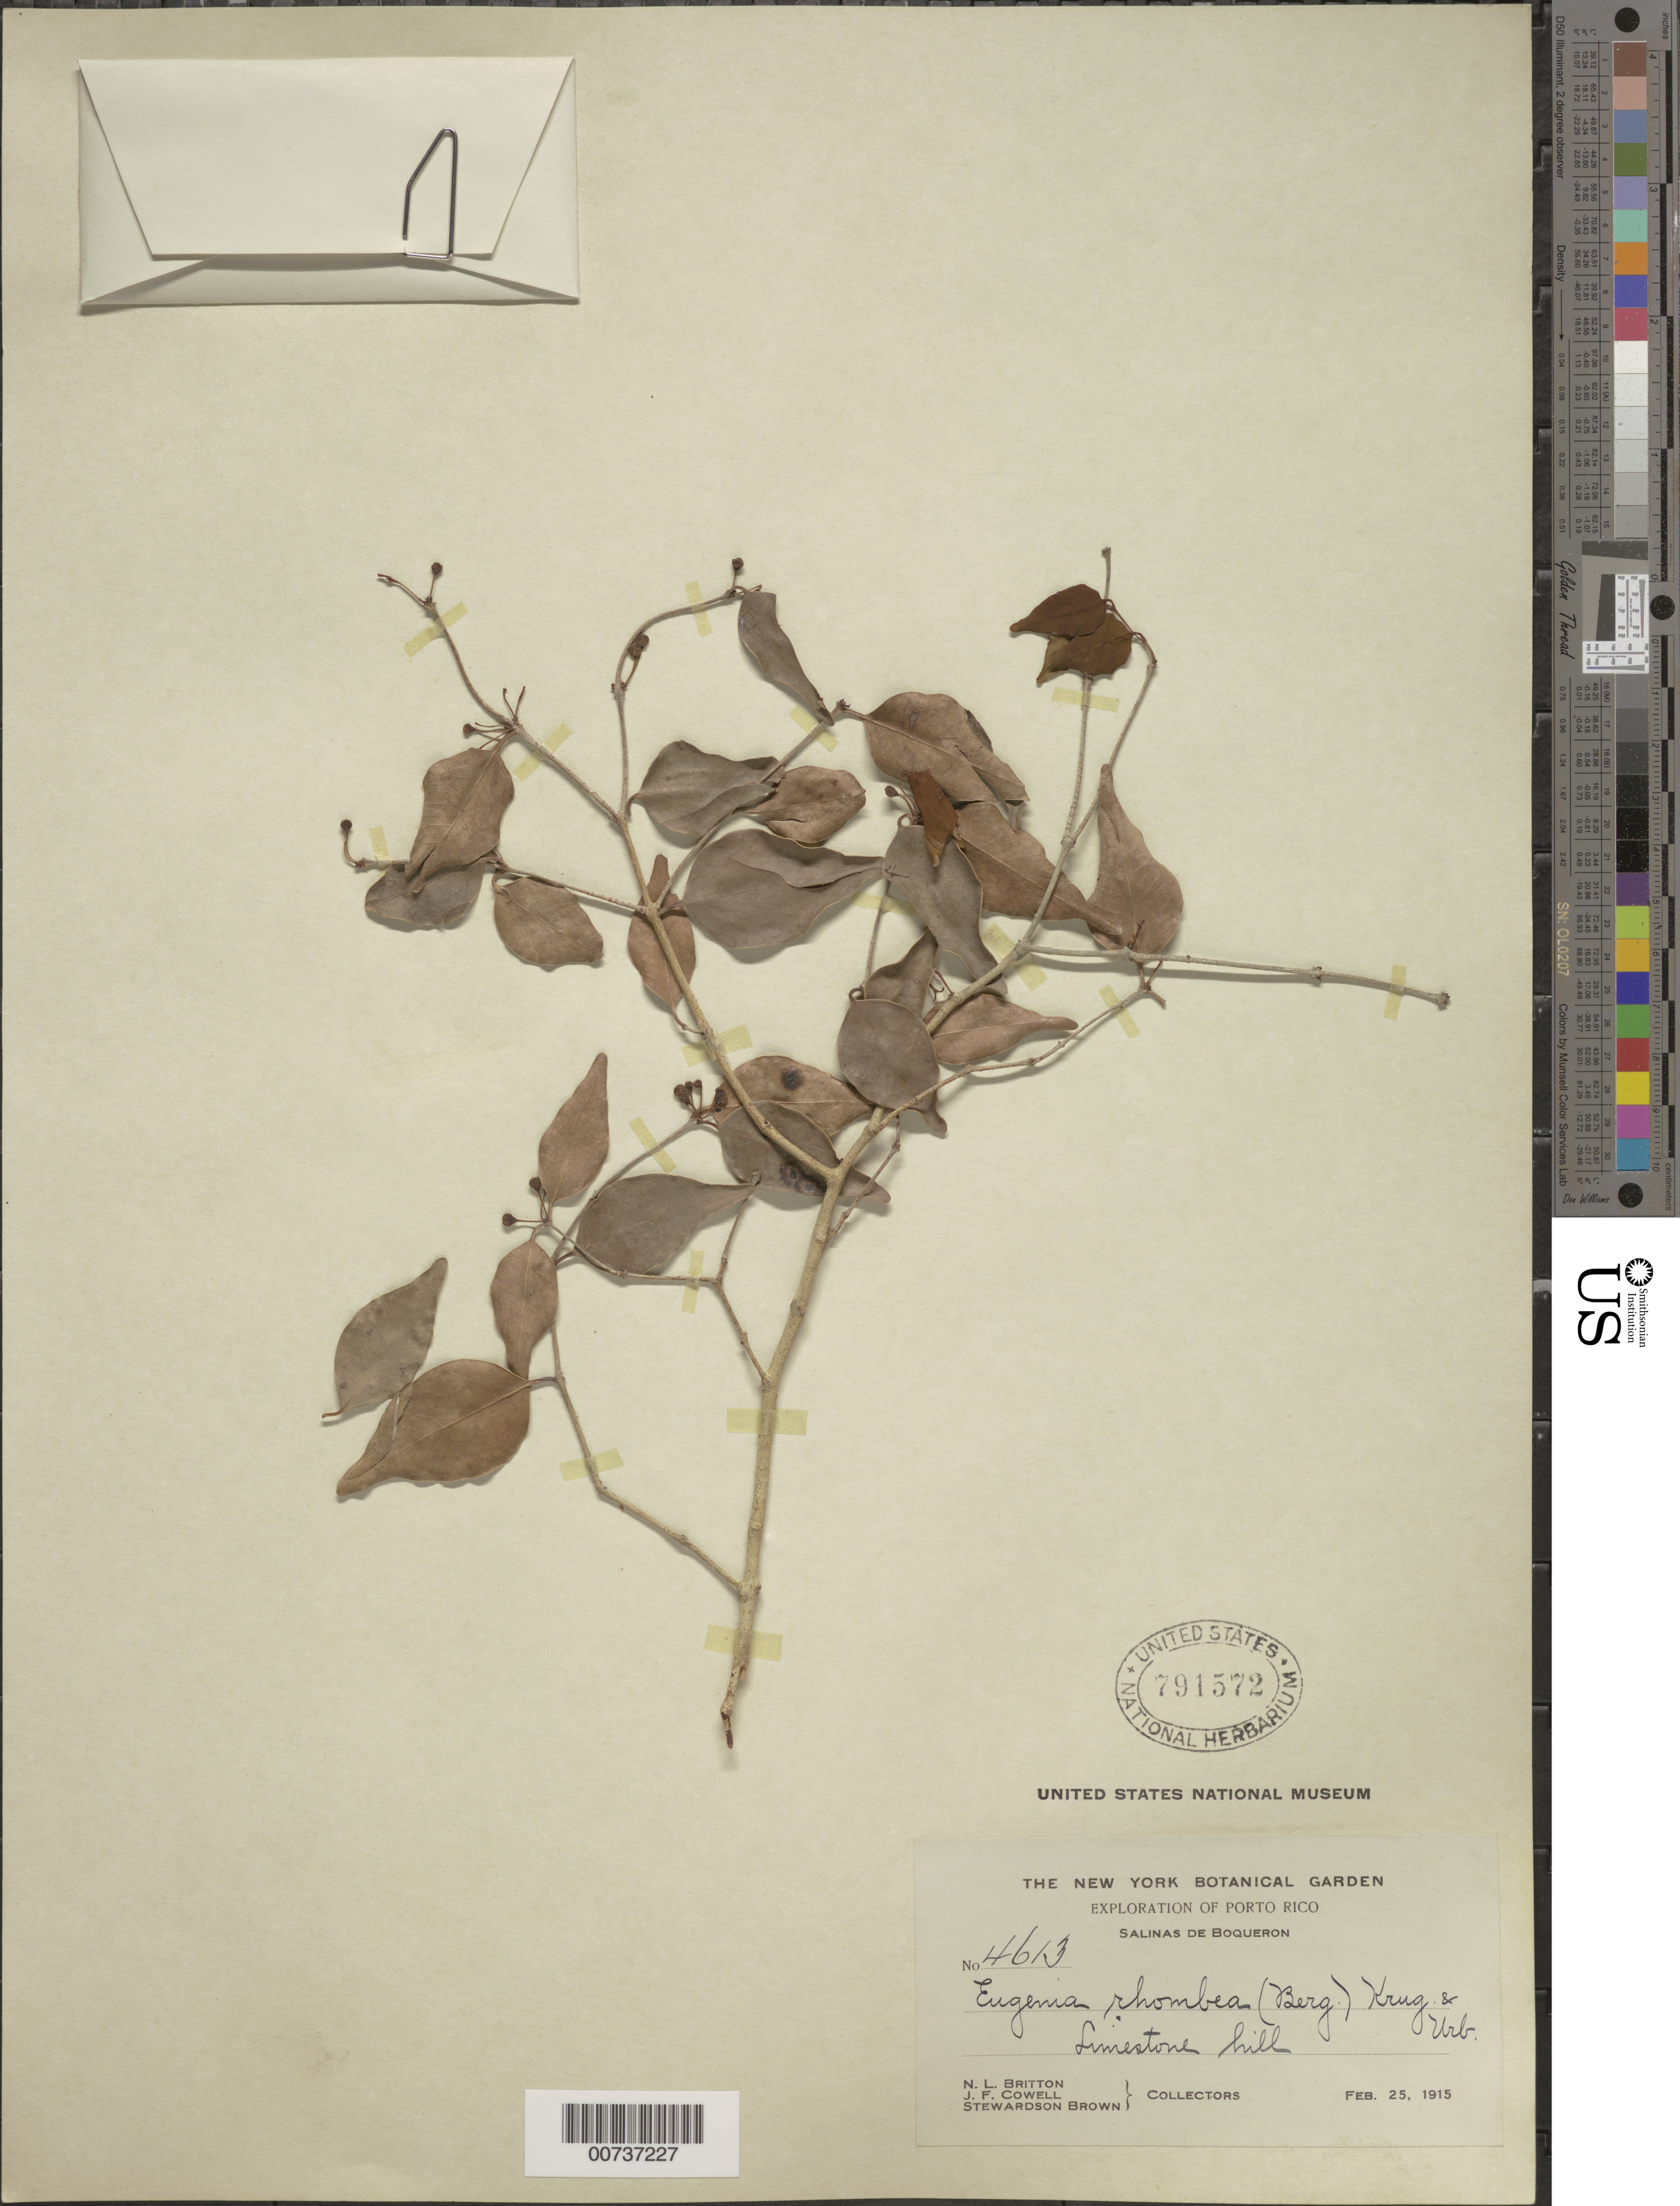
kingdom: Plantae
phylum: Tracheophyta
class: Magnoliopsida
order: Myrtales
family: Myrtaceae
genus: Eugenia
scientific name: Eugenia rhombea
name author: (O. Berg) Krug & Urb.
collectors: N. Britton, J. F. Cowell & S. Brown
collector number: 4613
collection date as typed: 25 Feb 1915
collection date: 1915-02-25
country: Puerto Rico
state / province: Cabo Rojo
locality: Salinas de Boqueron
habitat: Limestone hill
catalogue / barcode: US 791572